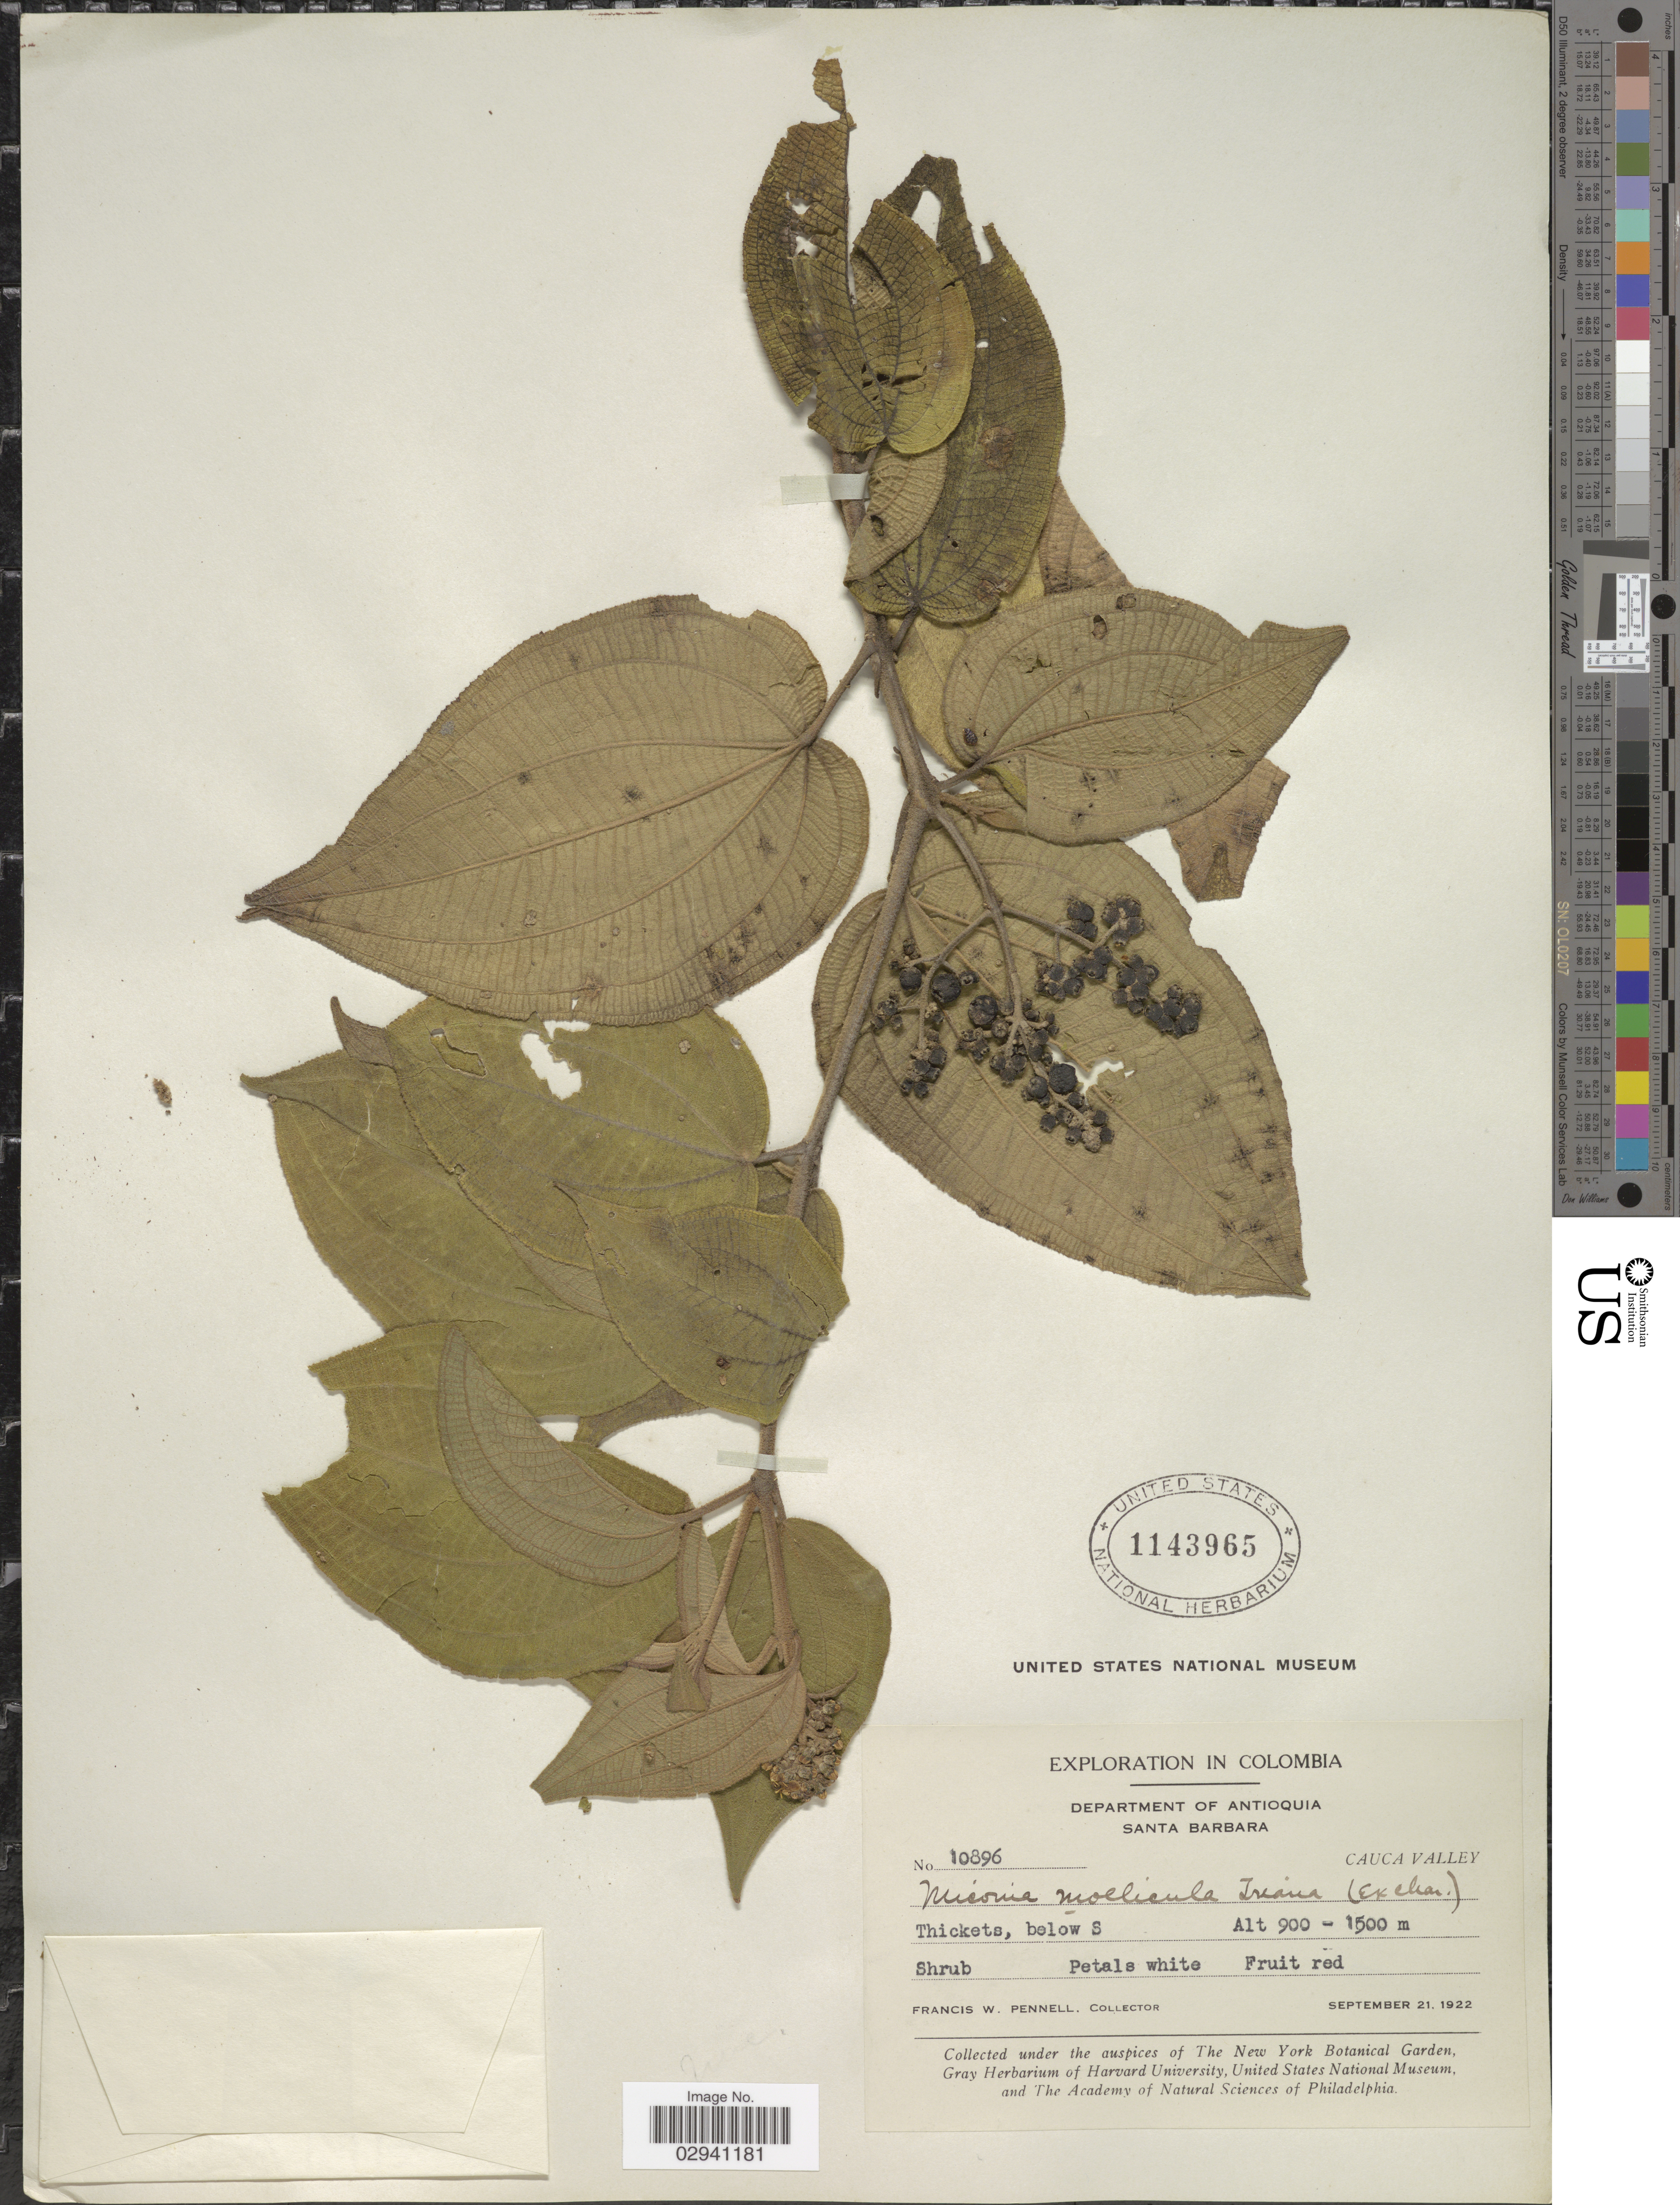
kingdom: Plantae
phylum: Tracheophyta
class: Magnoliopsida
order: Myrtales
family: Melastomataceae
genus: Miconia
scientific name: Miconia mollicula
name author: Triana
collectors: F. W. Pennell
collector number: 10896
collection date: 1922-09-21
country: Colombia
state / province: Antioquia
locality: Department of Antioquia. Santa Barbara. Cauca Valley. Thickets, below S.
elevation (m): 900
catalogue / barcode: US 1143965